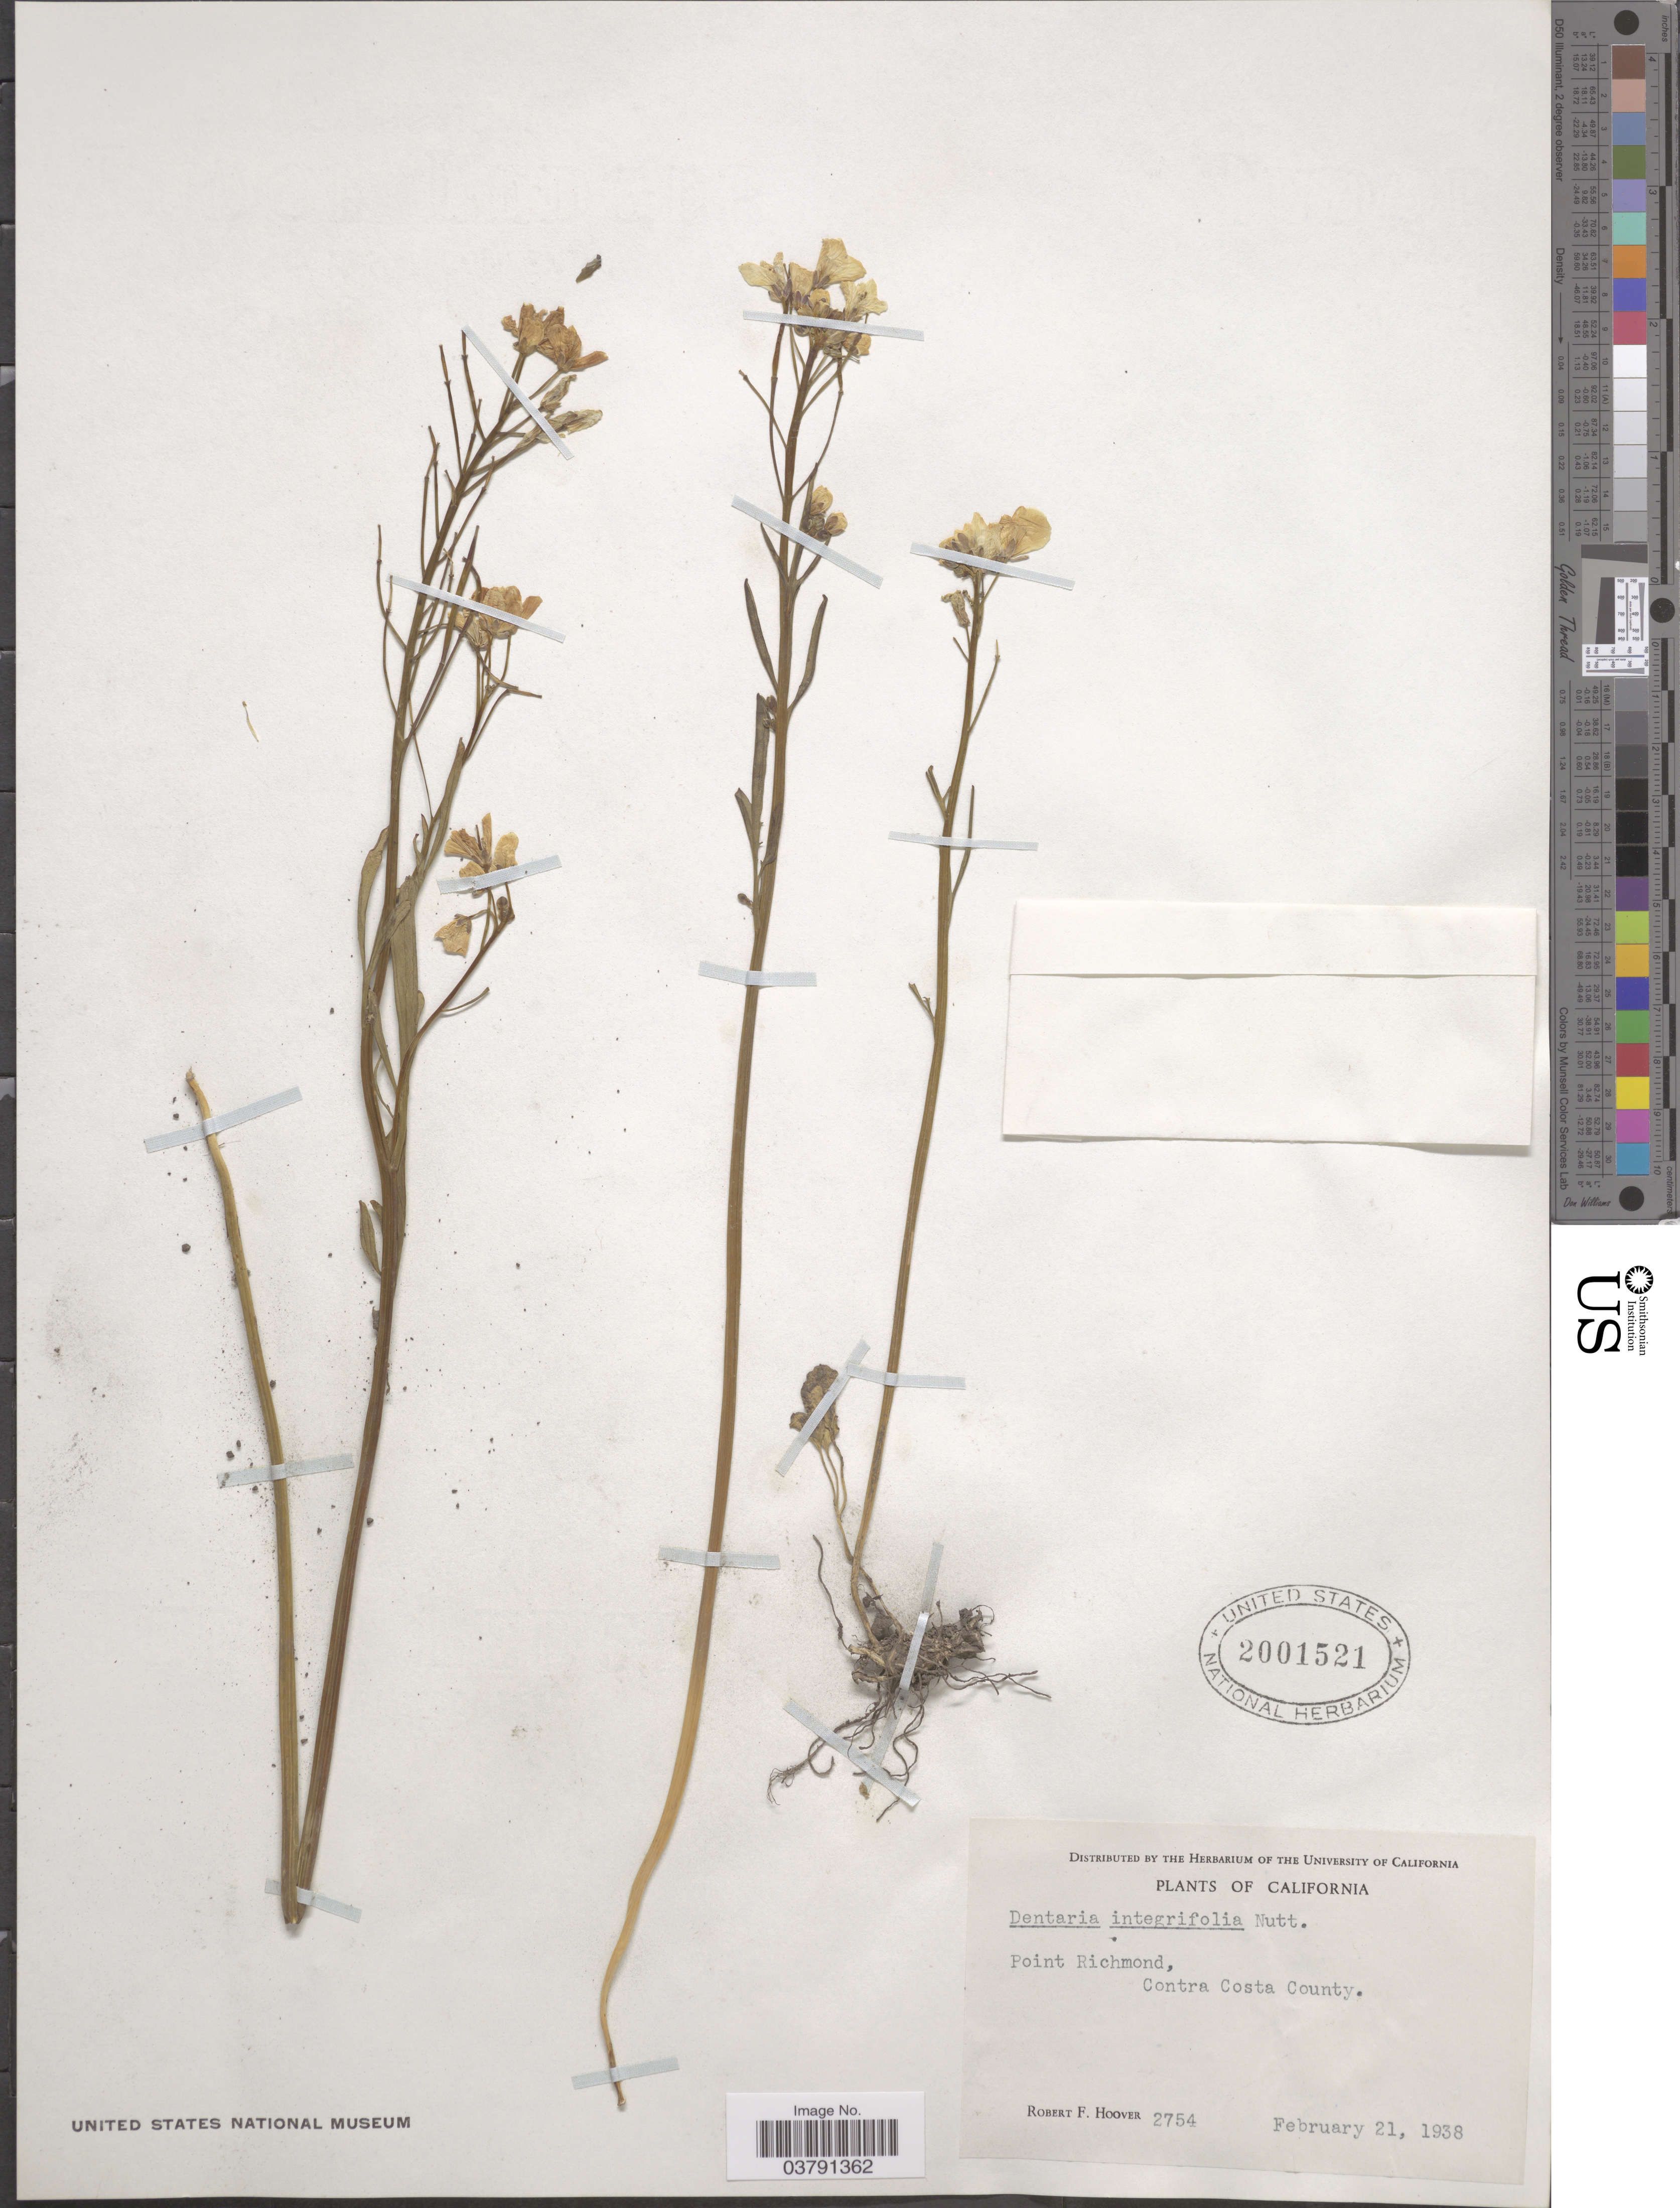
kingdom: Plantae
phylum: Tracheophyta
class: Magnoliopsida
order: Brassicales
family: Brassicaceae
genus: Dentaria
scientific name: Dentaria californica var. integrifolia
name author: (Nutt.) Detling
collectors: R. F. Hoover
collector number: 2754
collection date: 1938-02-21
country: United States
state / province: California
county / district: Contra Costa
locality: Point Richmond, Contra Costa County.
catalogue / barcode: US 2001521